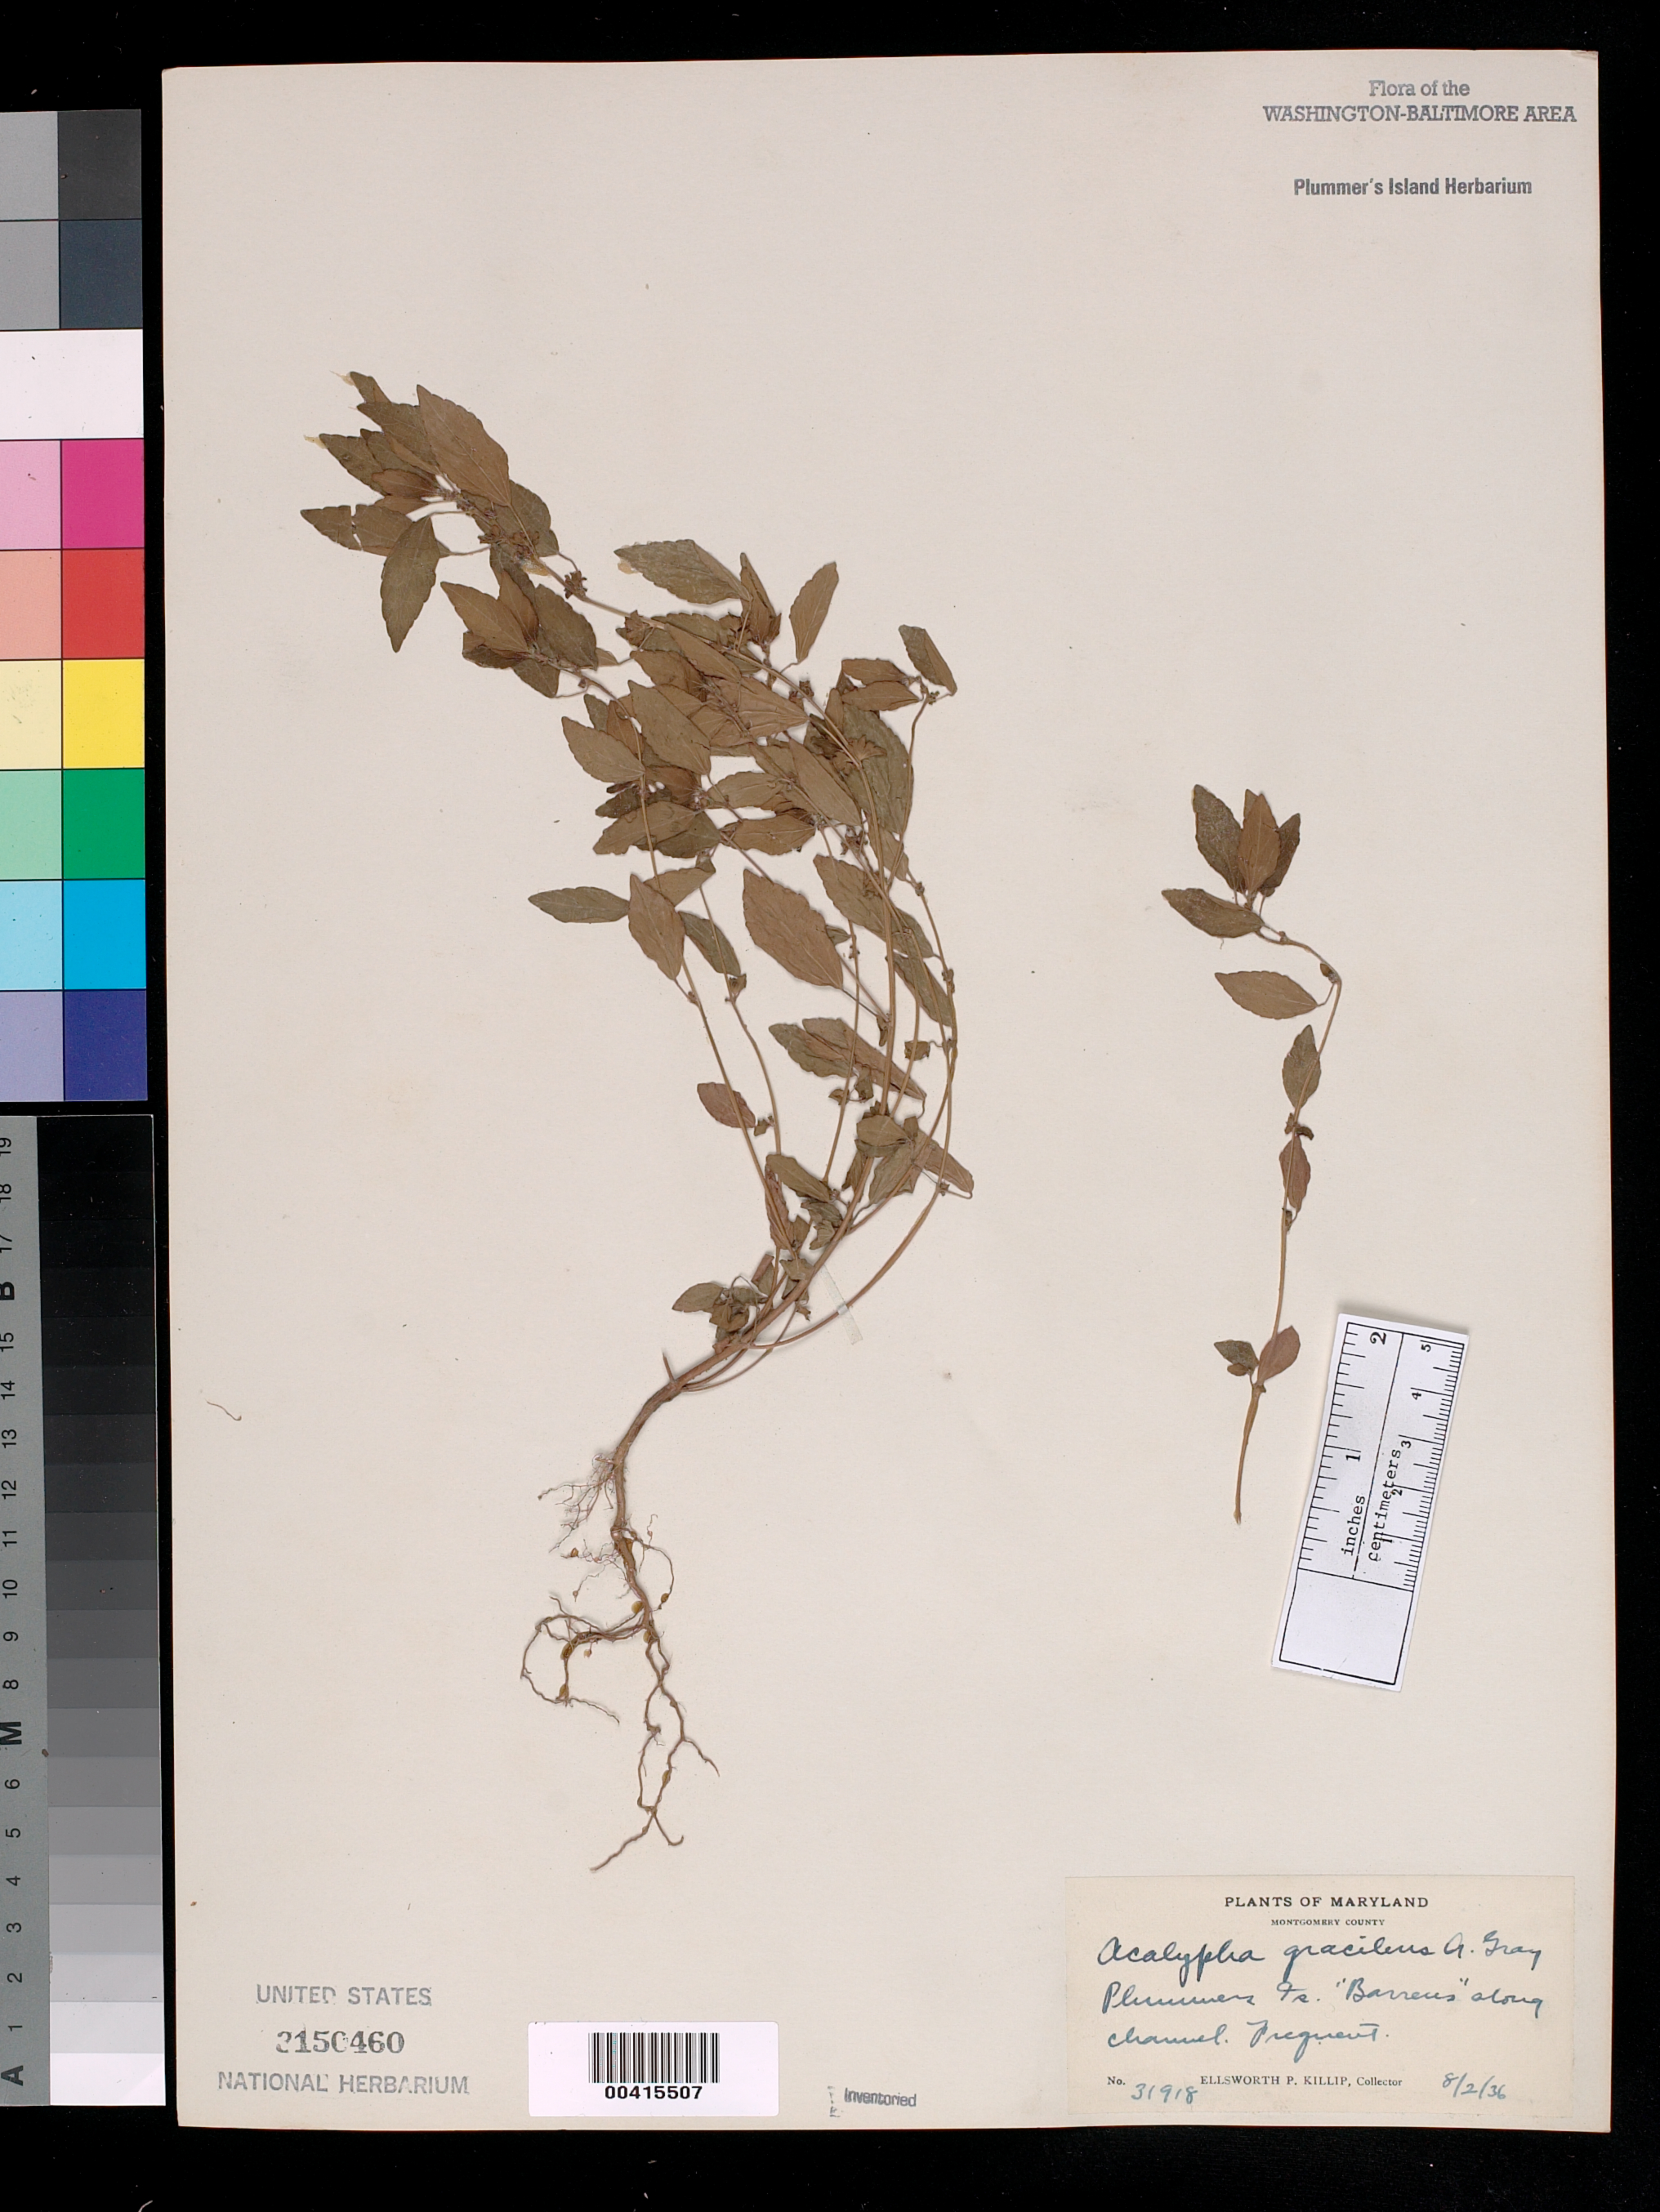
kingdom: Plantae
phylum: Tracheophyta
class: Magnoliopsida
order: Malpighiales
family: Euphorbiaceae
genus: Acalypha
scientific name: Acalypha gracilens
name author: A. Gray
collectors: E. P. Killip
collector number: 31918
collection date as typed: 02 Aug 1936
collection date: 1936-08-02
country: United States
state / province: Maryland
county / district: Montgomery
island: Plummers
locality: Plummer's Island; "barrens" along Channel C. & O. Canal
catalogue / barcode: US 3150460